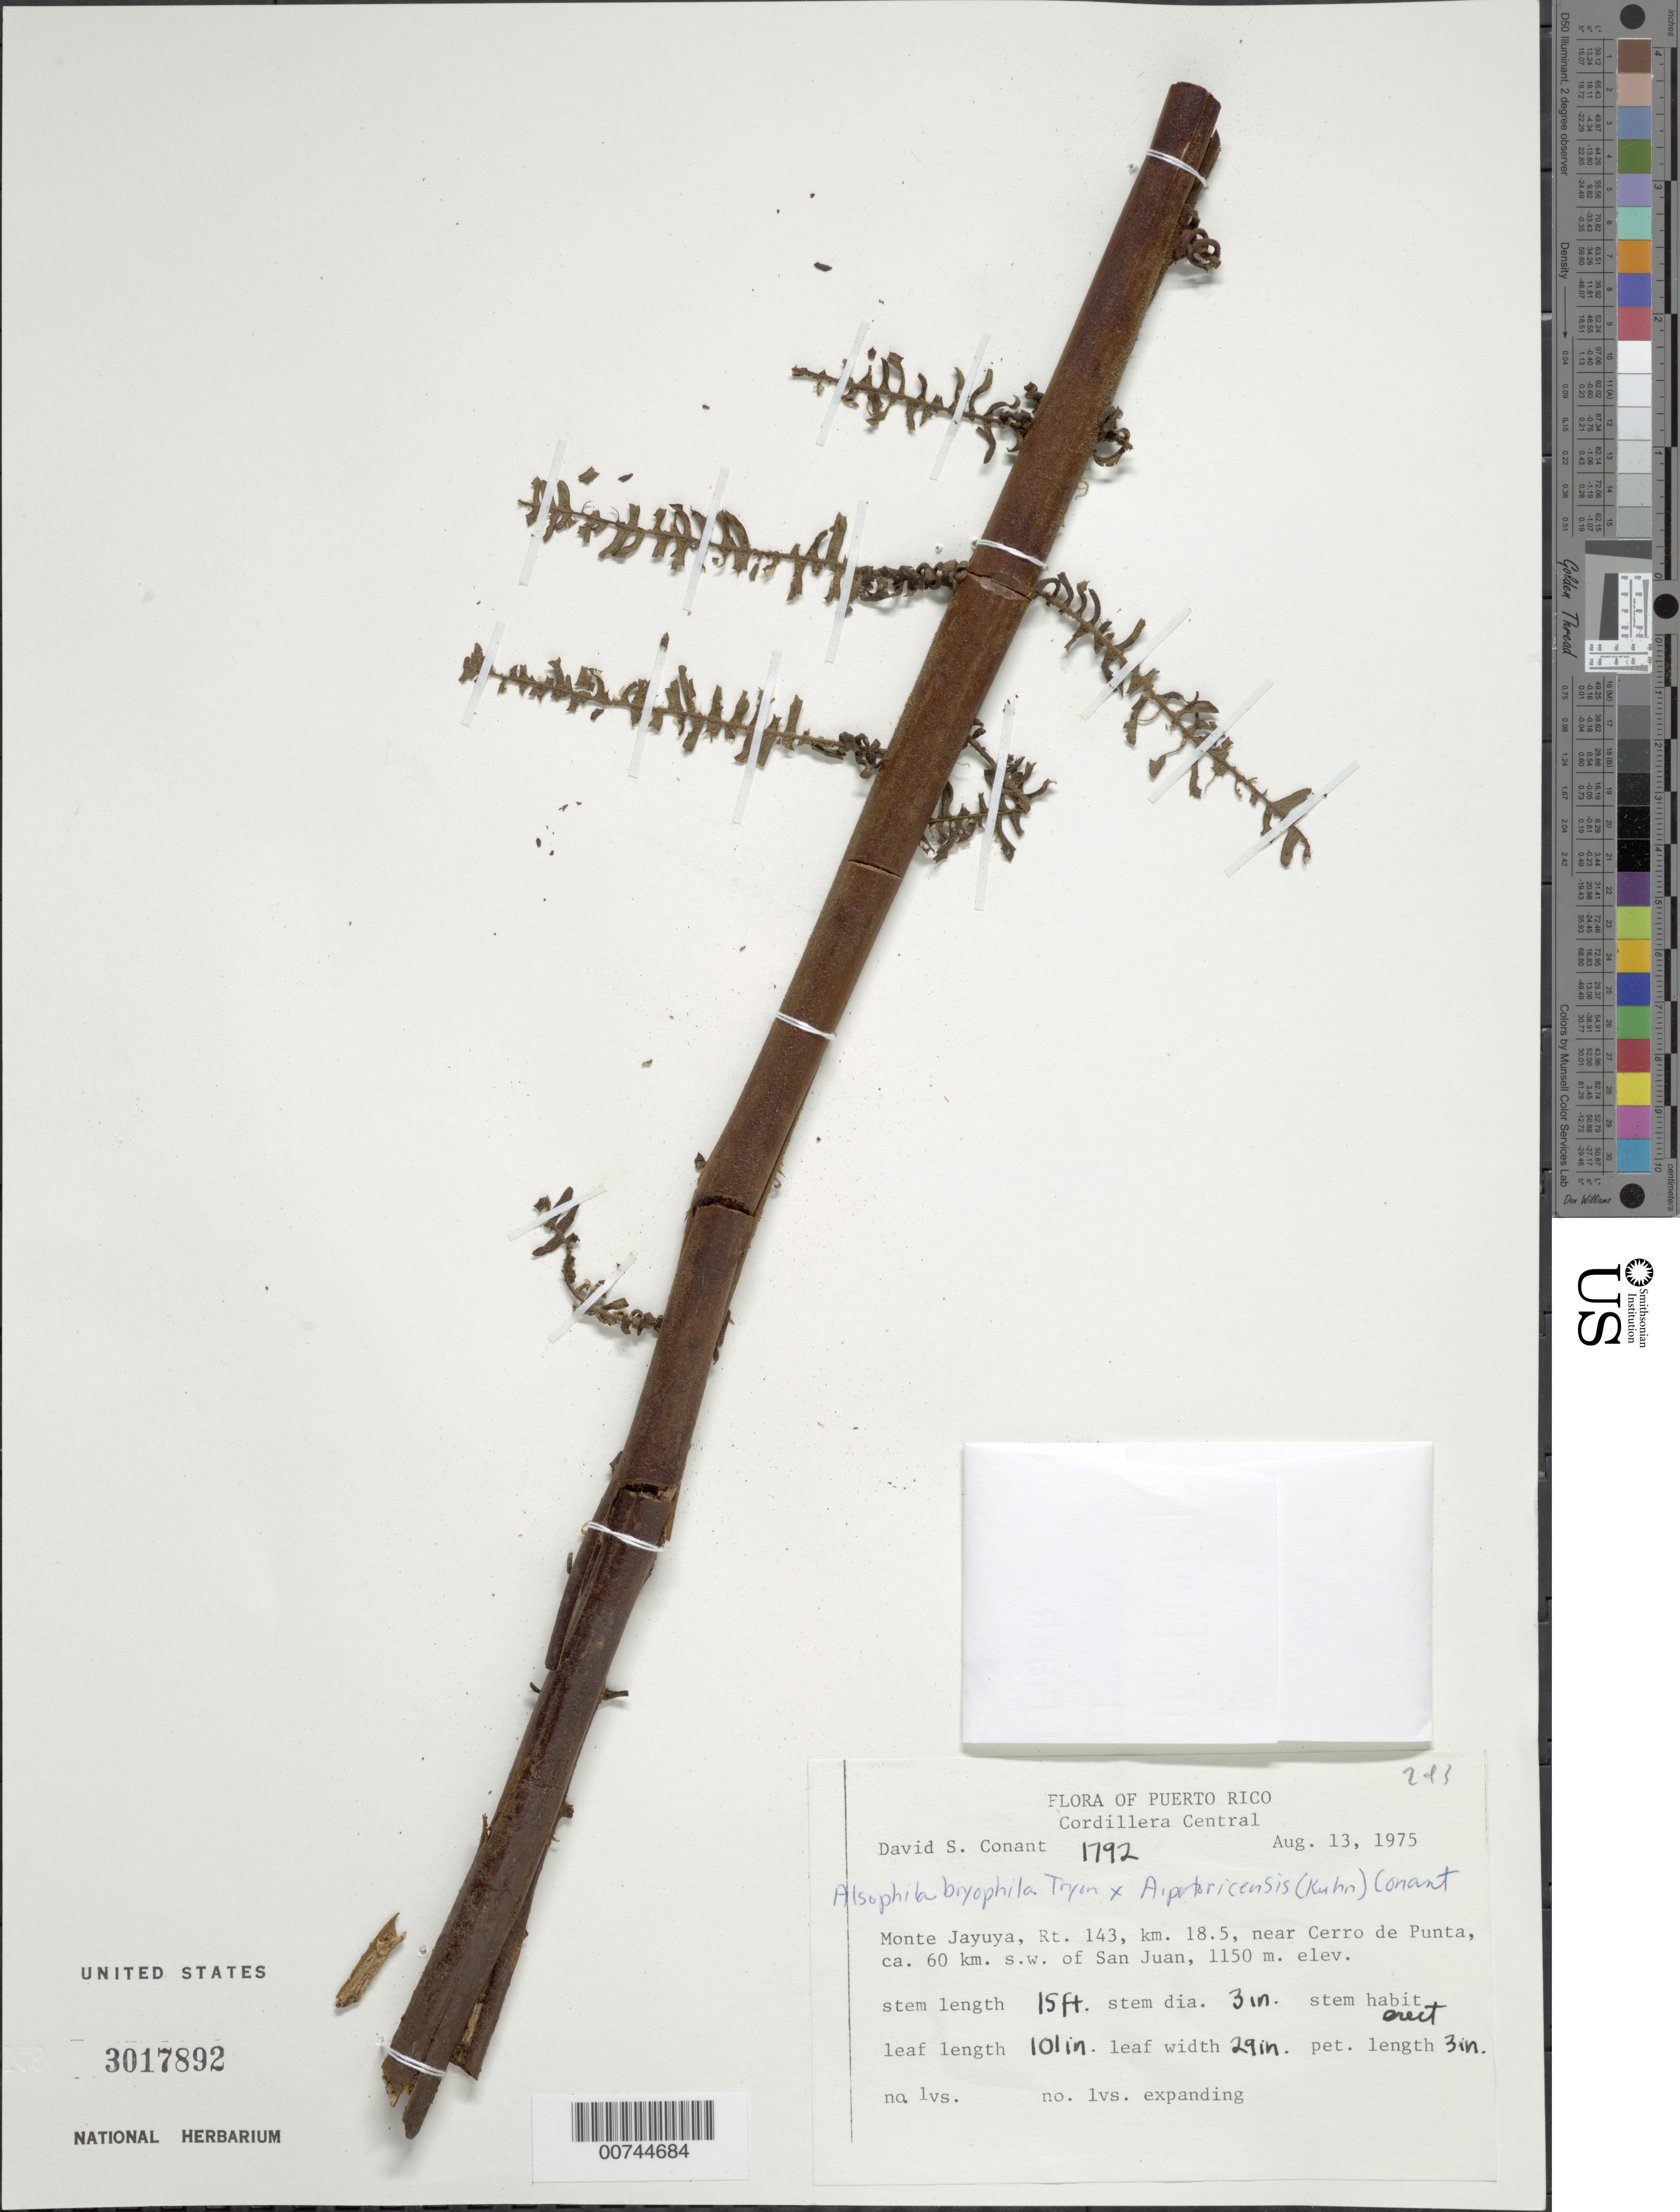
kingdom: Plantae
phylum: Tracheophyta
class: Polypodiopsida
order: Cyatheales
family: Cyatheaceae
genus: Alsophila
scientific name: Alsophila bryophila x A. portoricensis (Spreng. ex Kuhn) D.S. Conant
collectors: D. S. Conant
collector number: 1792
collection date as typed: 13 Aug 1975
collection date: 1975-08-13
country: Puerto Rico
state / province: Jayuya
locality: Cordillera Central, Monte Jayuya, Rt. 143, km 18.5, near Cerro de Punta, ca. 60 km SW of San Juan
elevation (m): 1150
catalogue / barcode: US 3017892